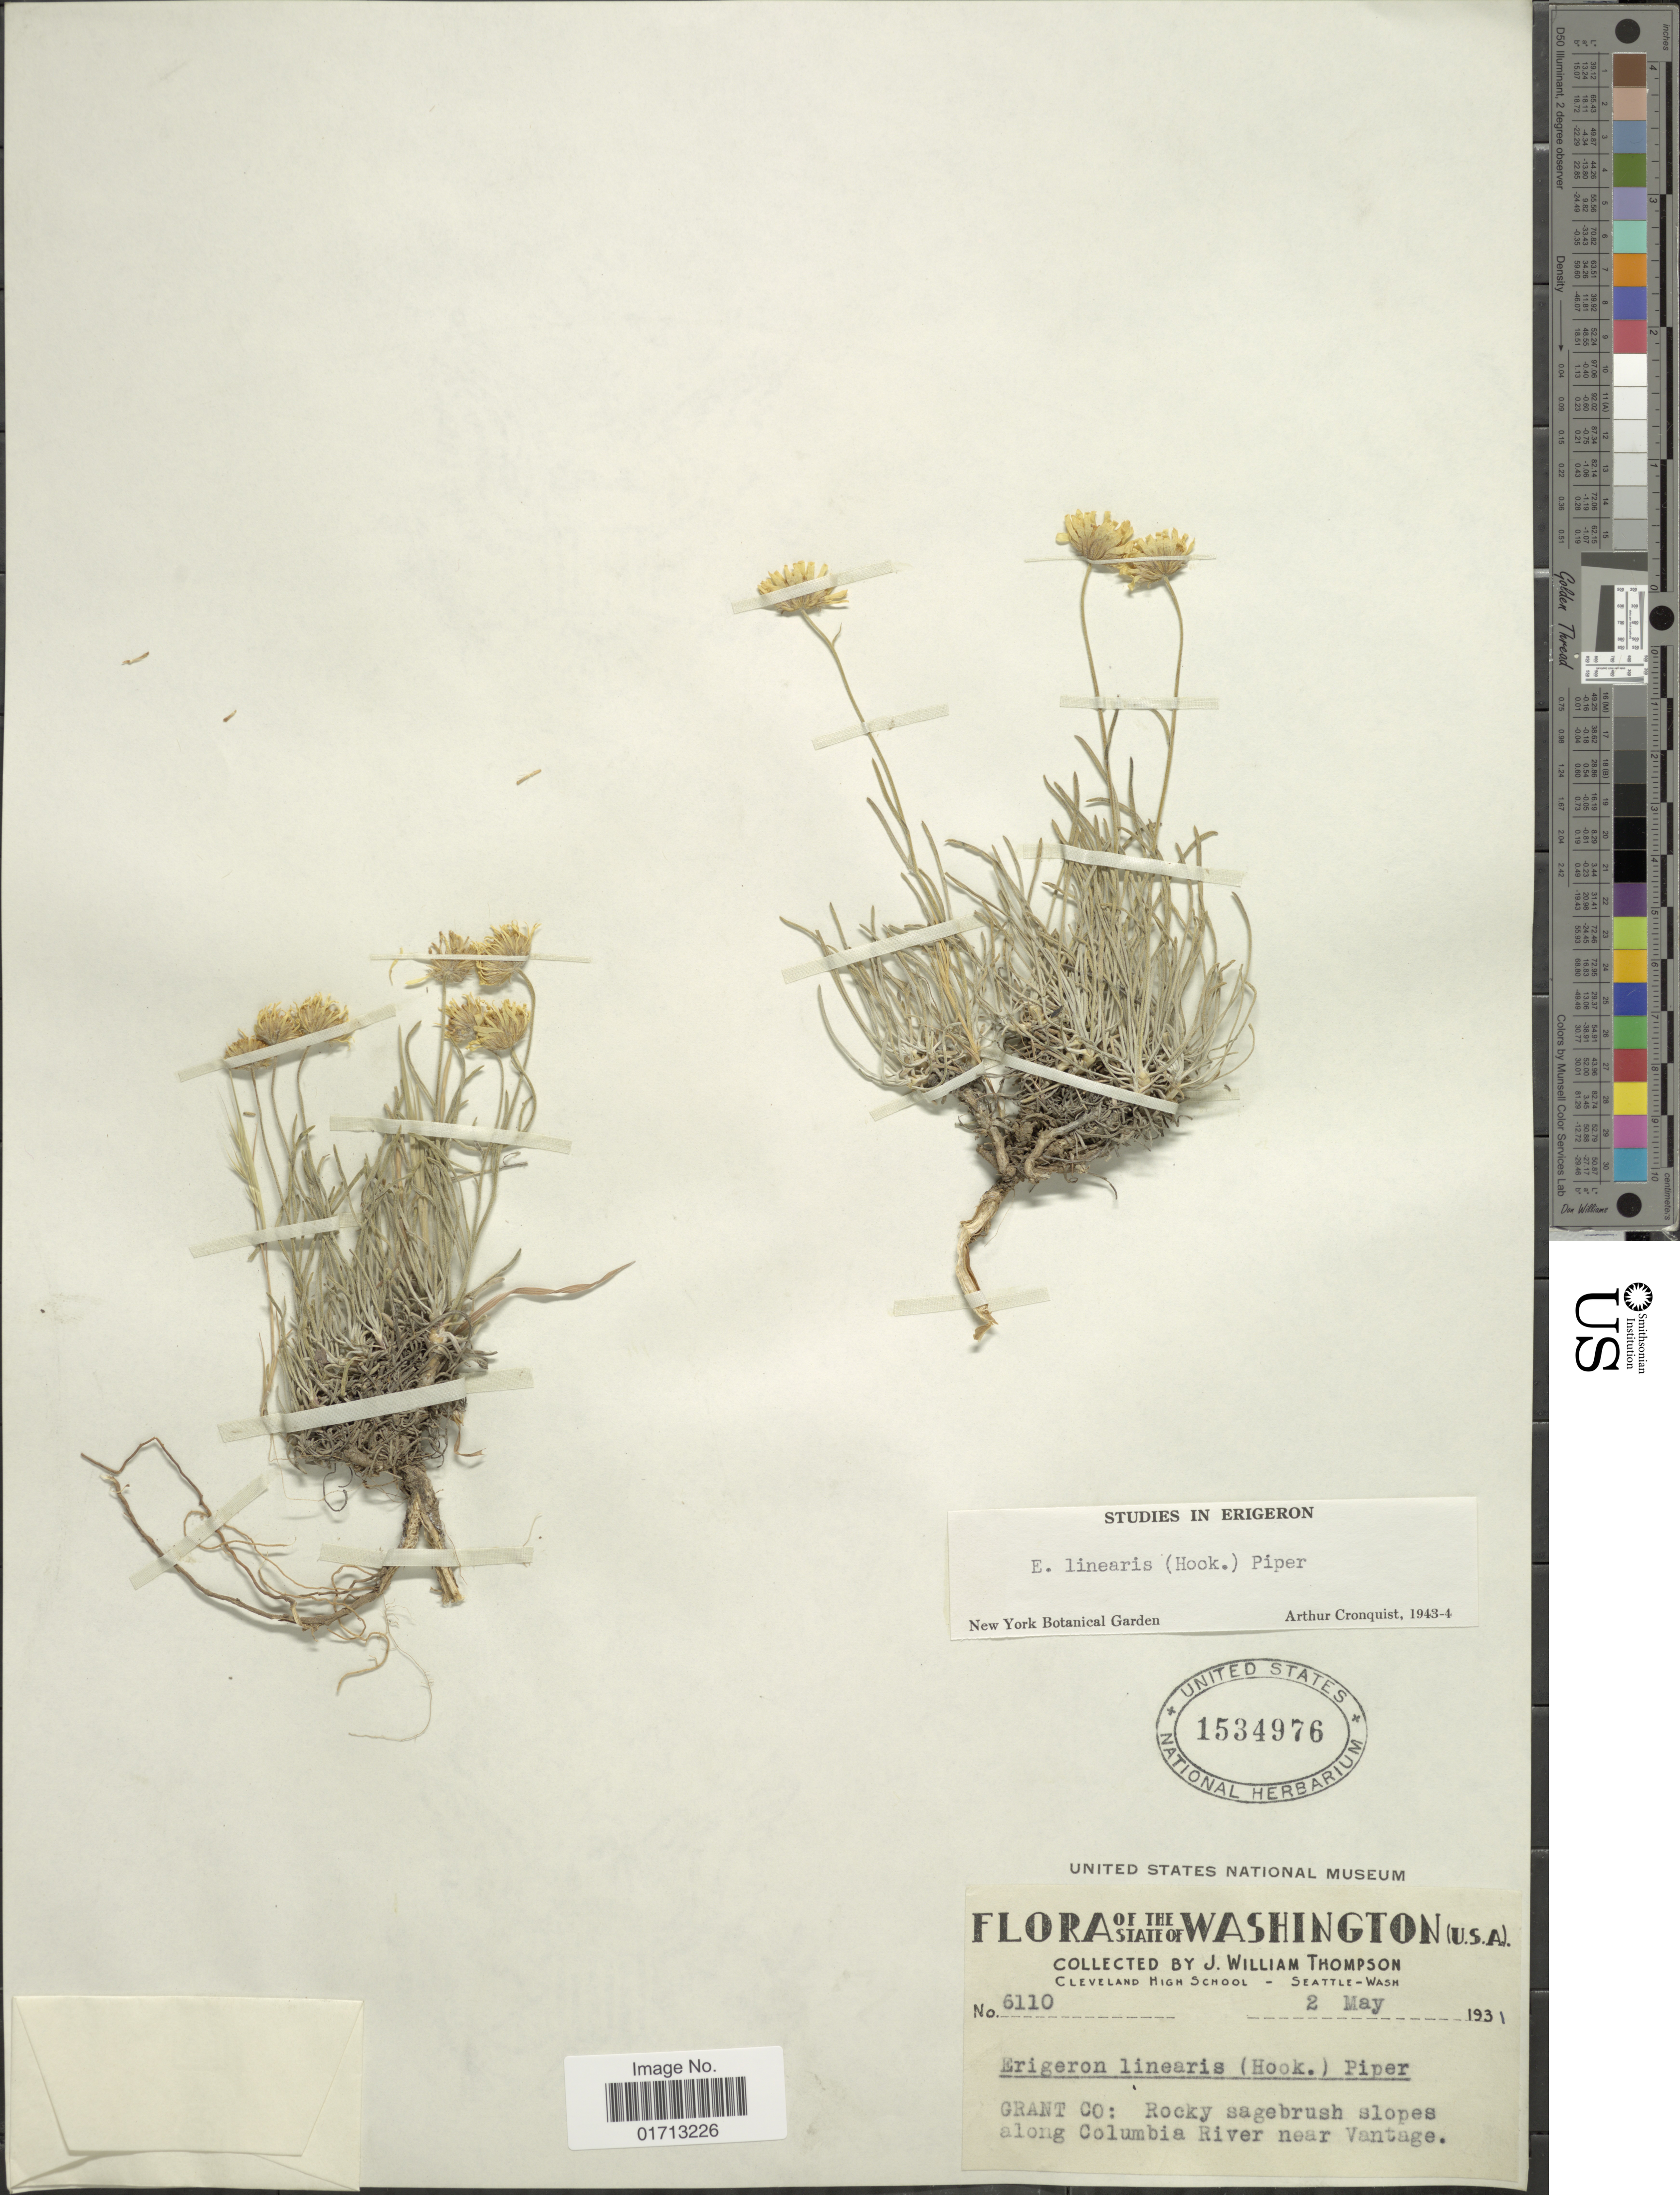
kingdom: Plantae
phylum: Tracheophyta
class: Magnoliopsida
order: Asterales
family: Asteraceae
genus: Erigeron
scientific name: Erigeron linearis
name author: (Hook.) Piper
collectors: J. W. Thompson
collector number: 6110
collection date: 1931-05-02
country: United States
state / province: Washington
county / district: Grant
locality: Grant Co: along Columbia River near Vantage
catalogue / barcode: US 1534976